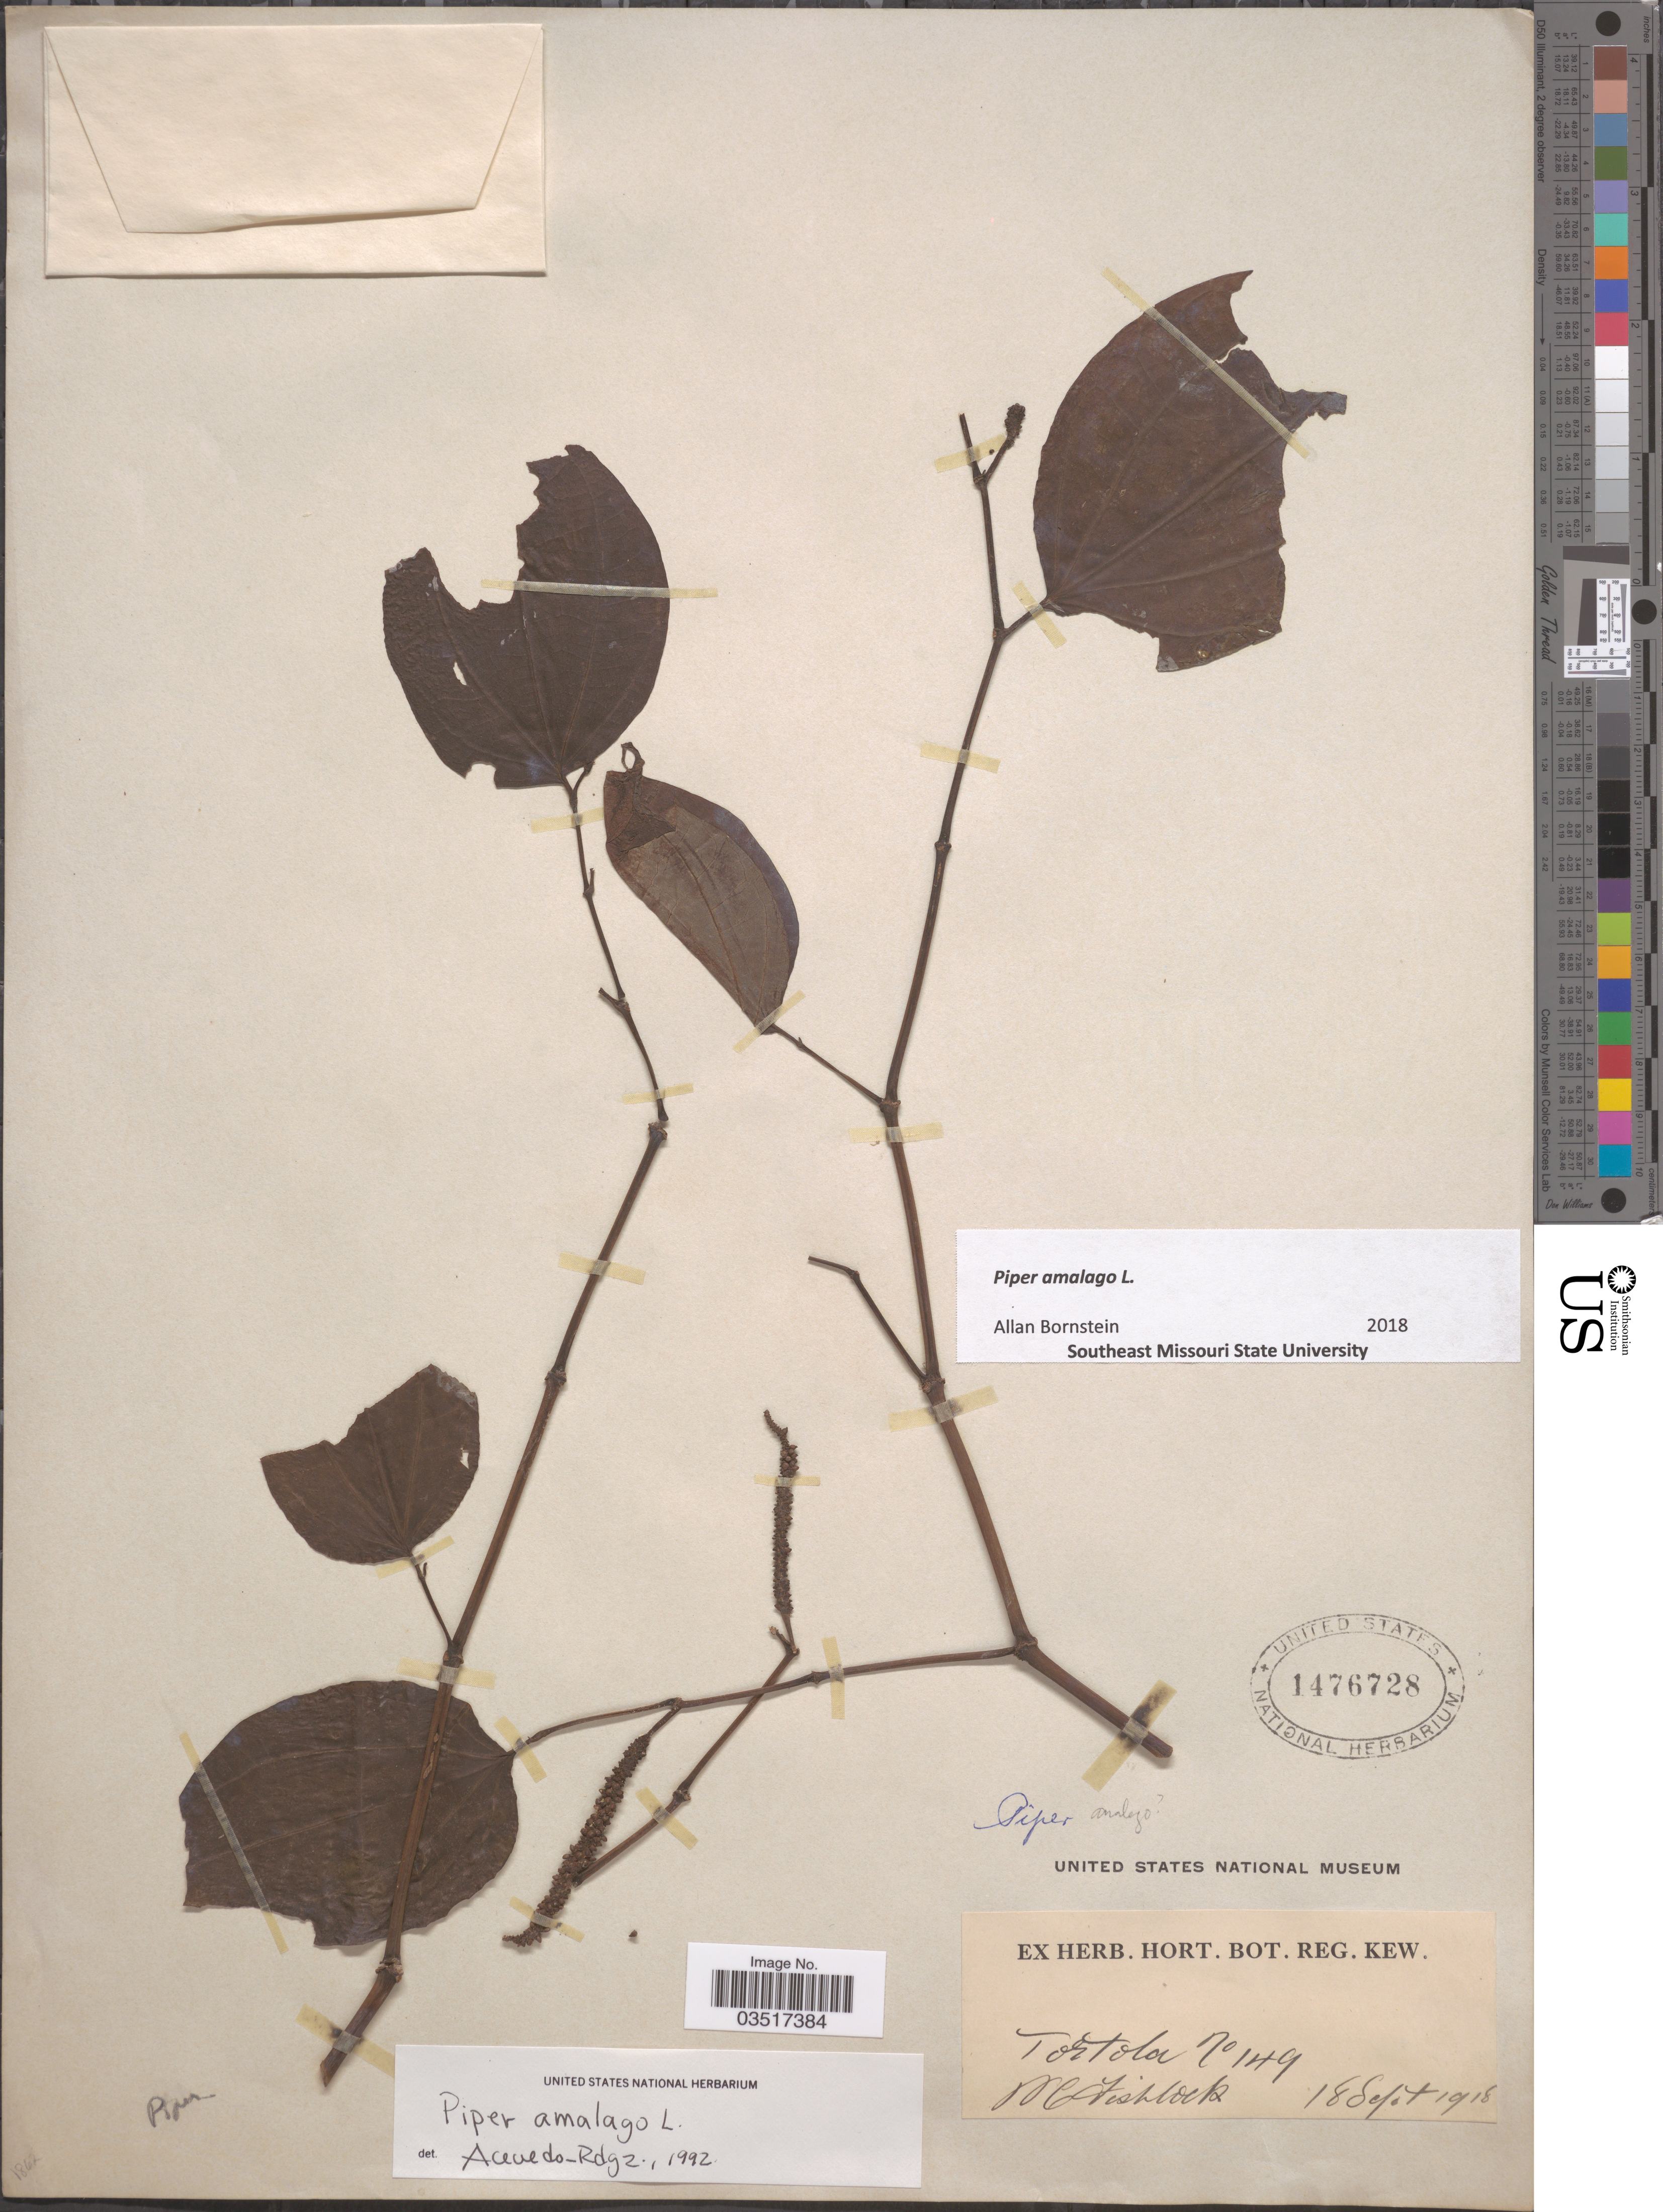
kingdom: Plantae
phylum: Tracheophyta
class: Magnoliopsida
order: Piperales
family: Piperaceae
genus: Piper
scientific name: Piper amalago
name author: L.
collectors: W. Fishlock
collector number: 149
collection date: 1918-09-18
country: British Virgin Islands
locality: Tortola.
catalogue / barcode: US 1476728